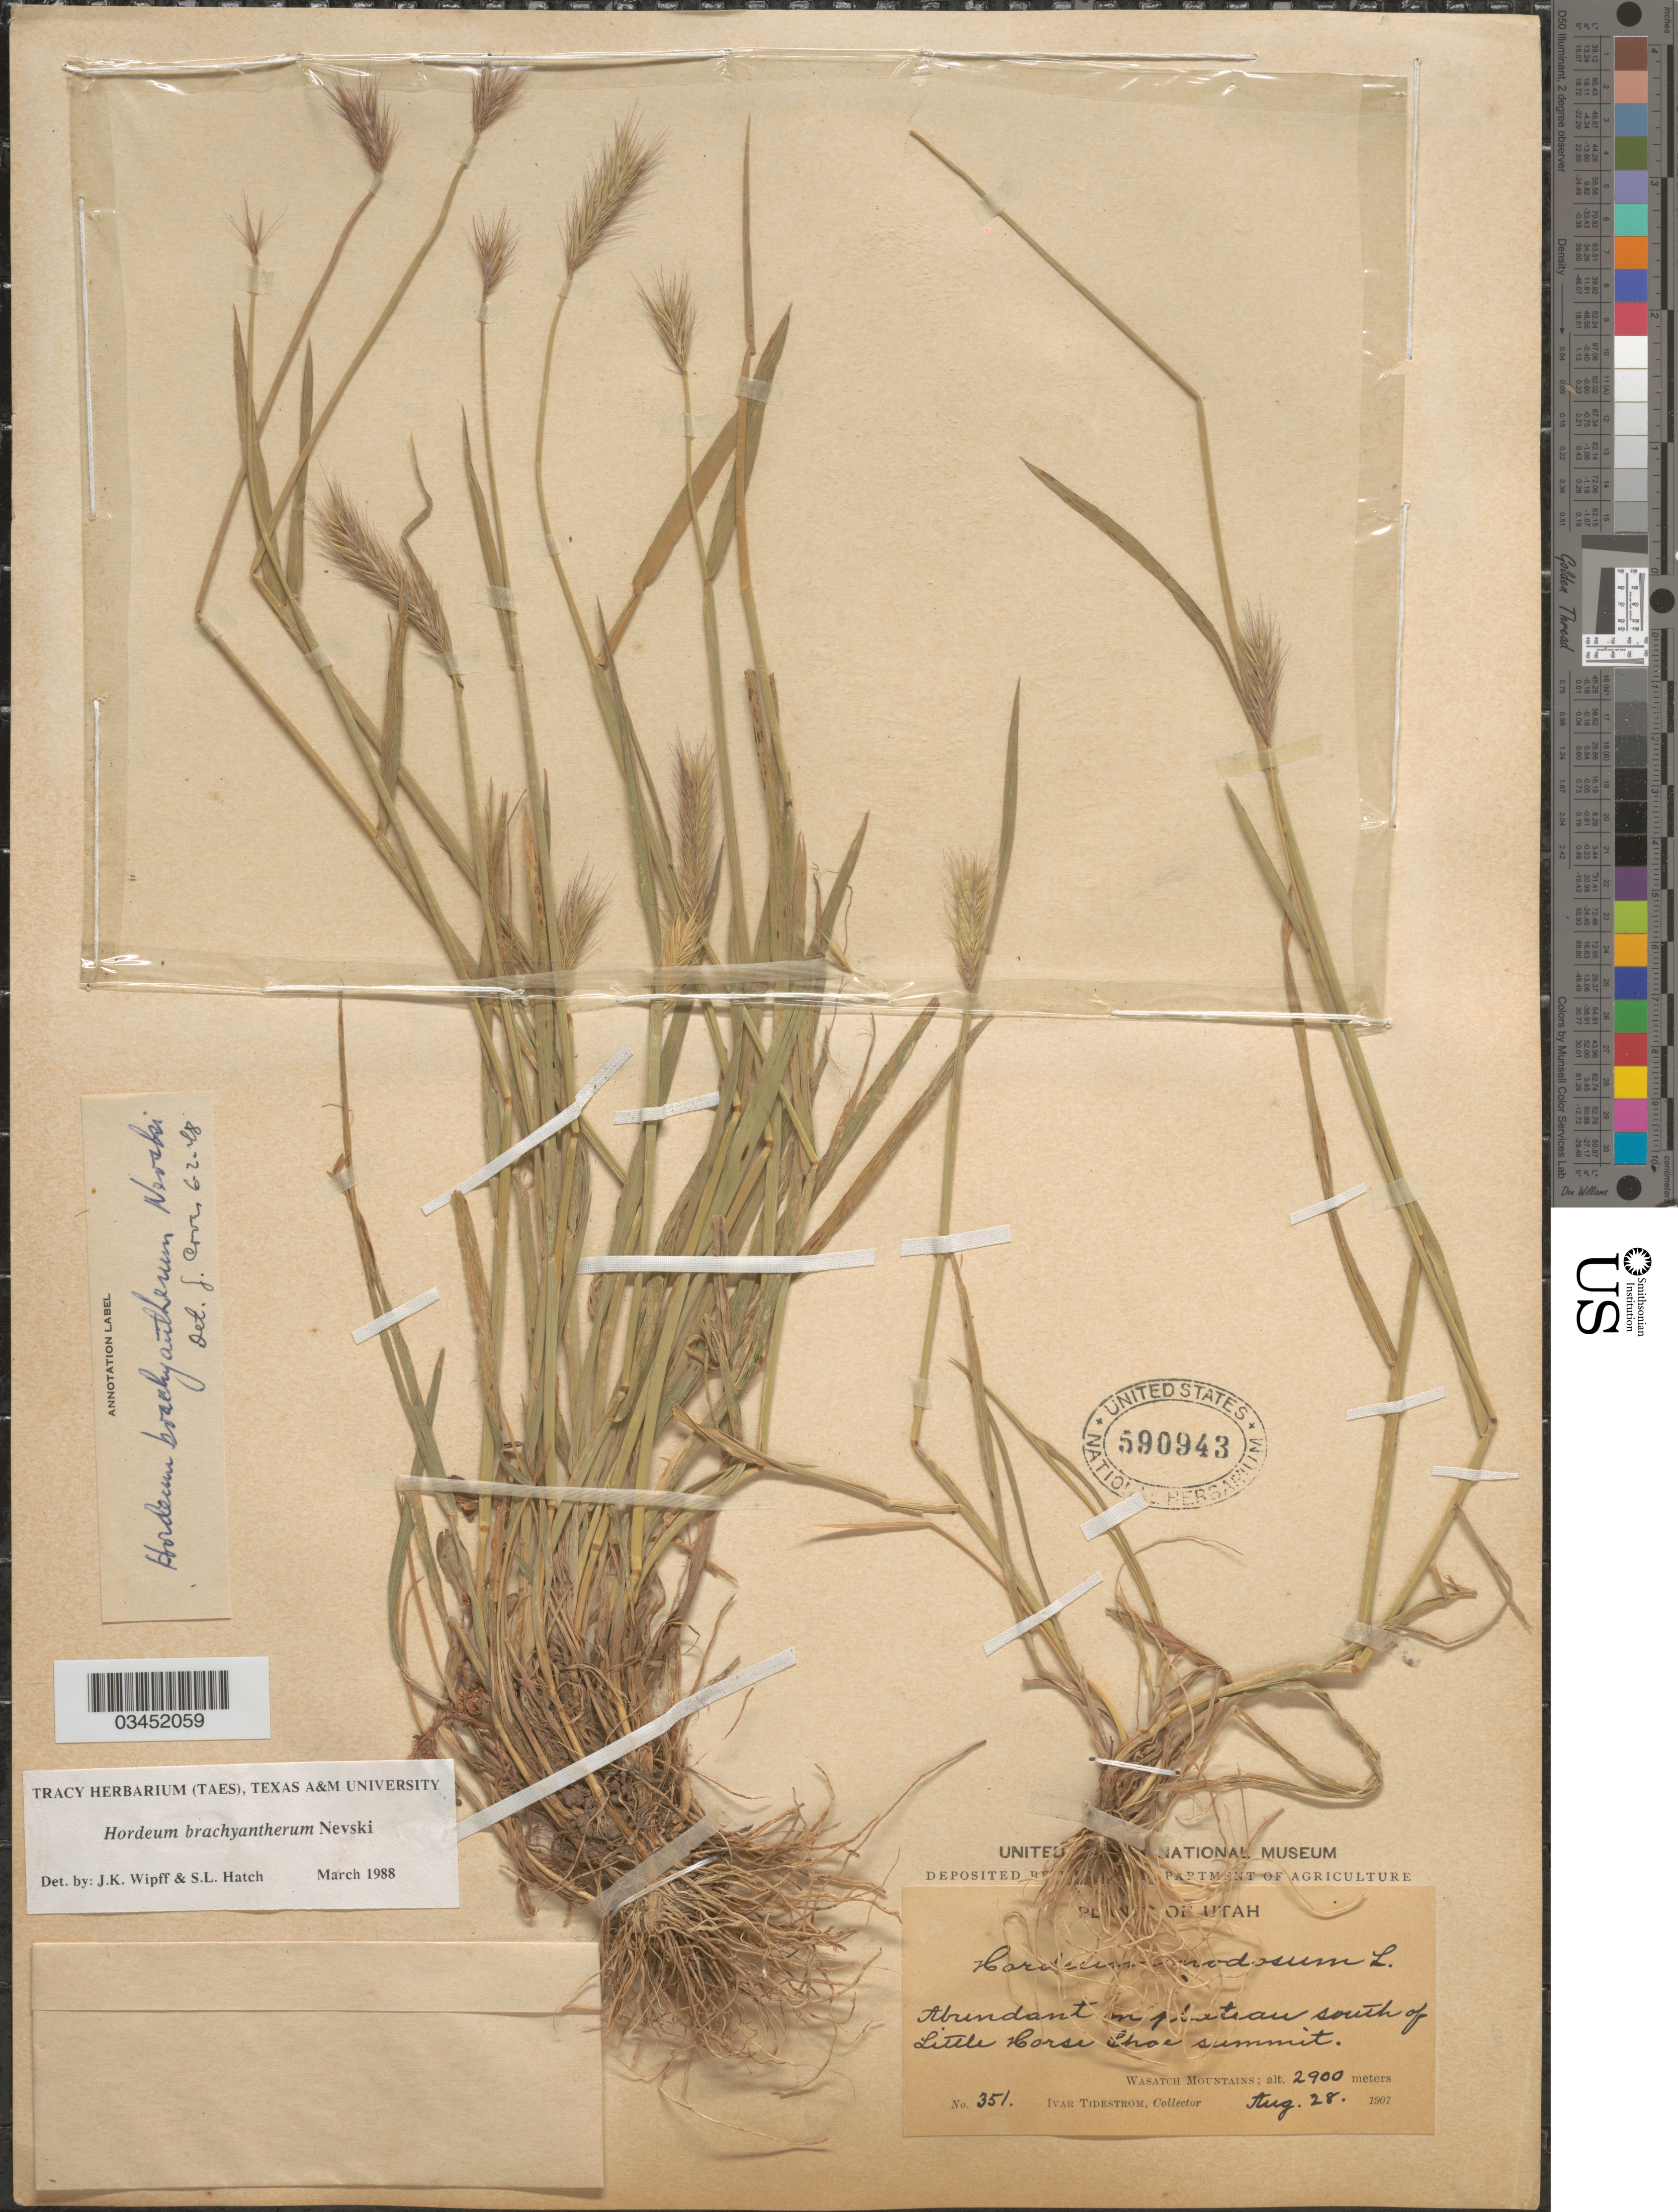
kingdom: Plantae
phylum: Tracheophyta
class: Liliopsida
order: Poales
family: Poaceae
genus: Hordeum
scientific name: Hordeum brachyantherum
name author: Nevski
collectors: I. F. Tidestrom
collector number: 351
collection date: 1907-08-28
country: United States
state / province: Utah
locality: Abundant in plateau south of Little Horse Shoe summit. Wasatch Mountains.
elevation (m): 2900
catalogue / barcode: US 590943